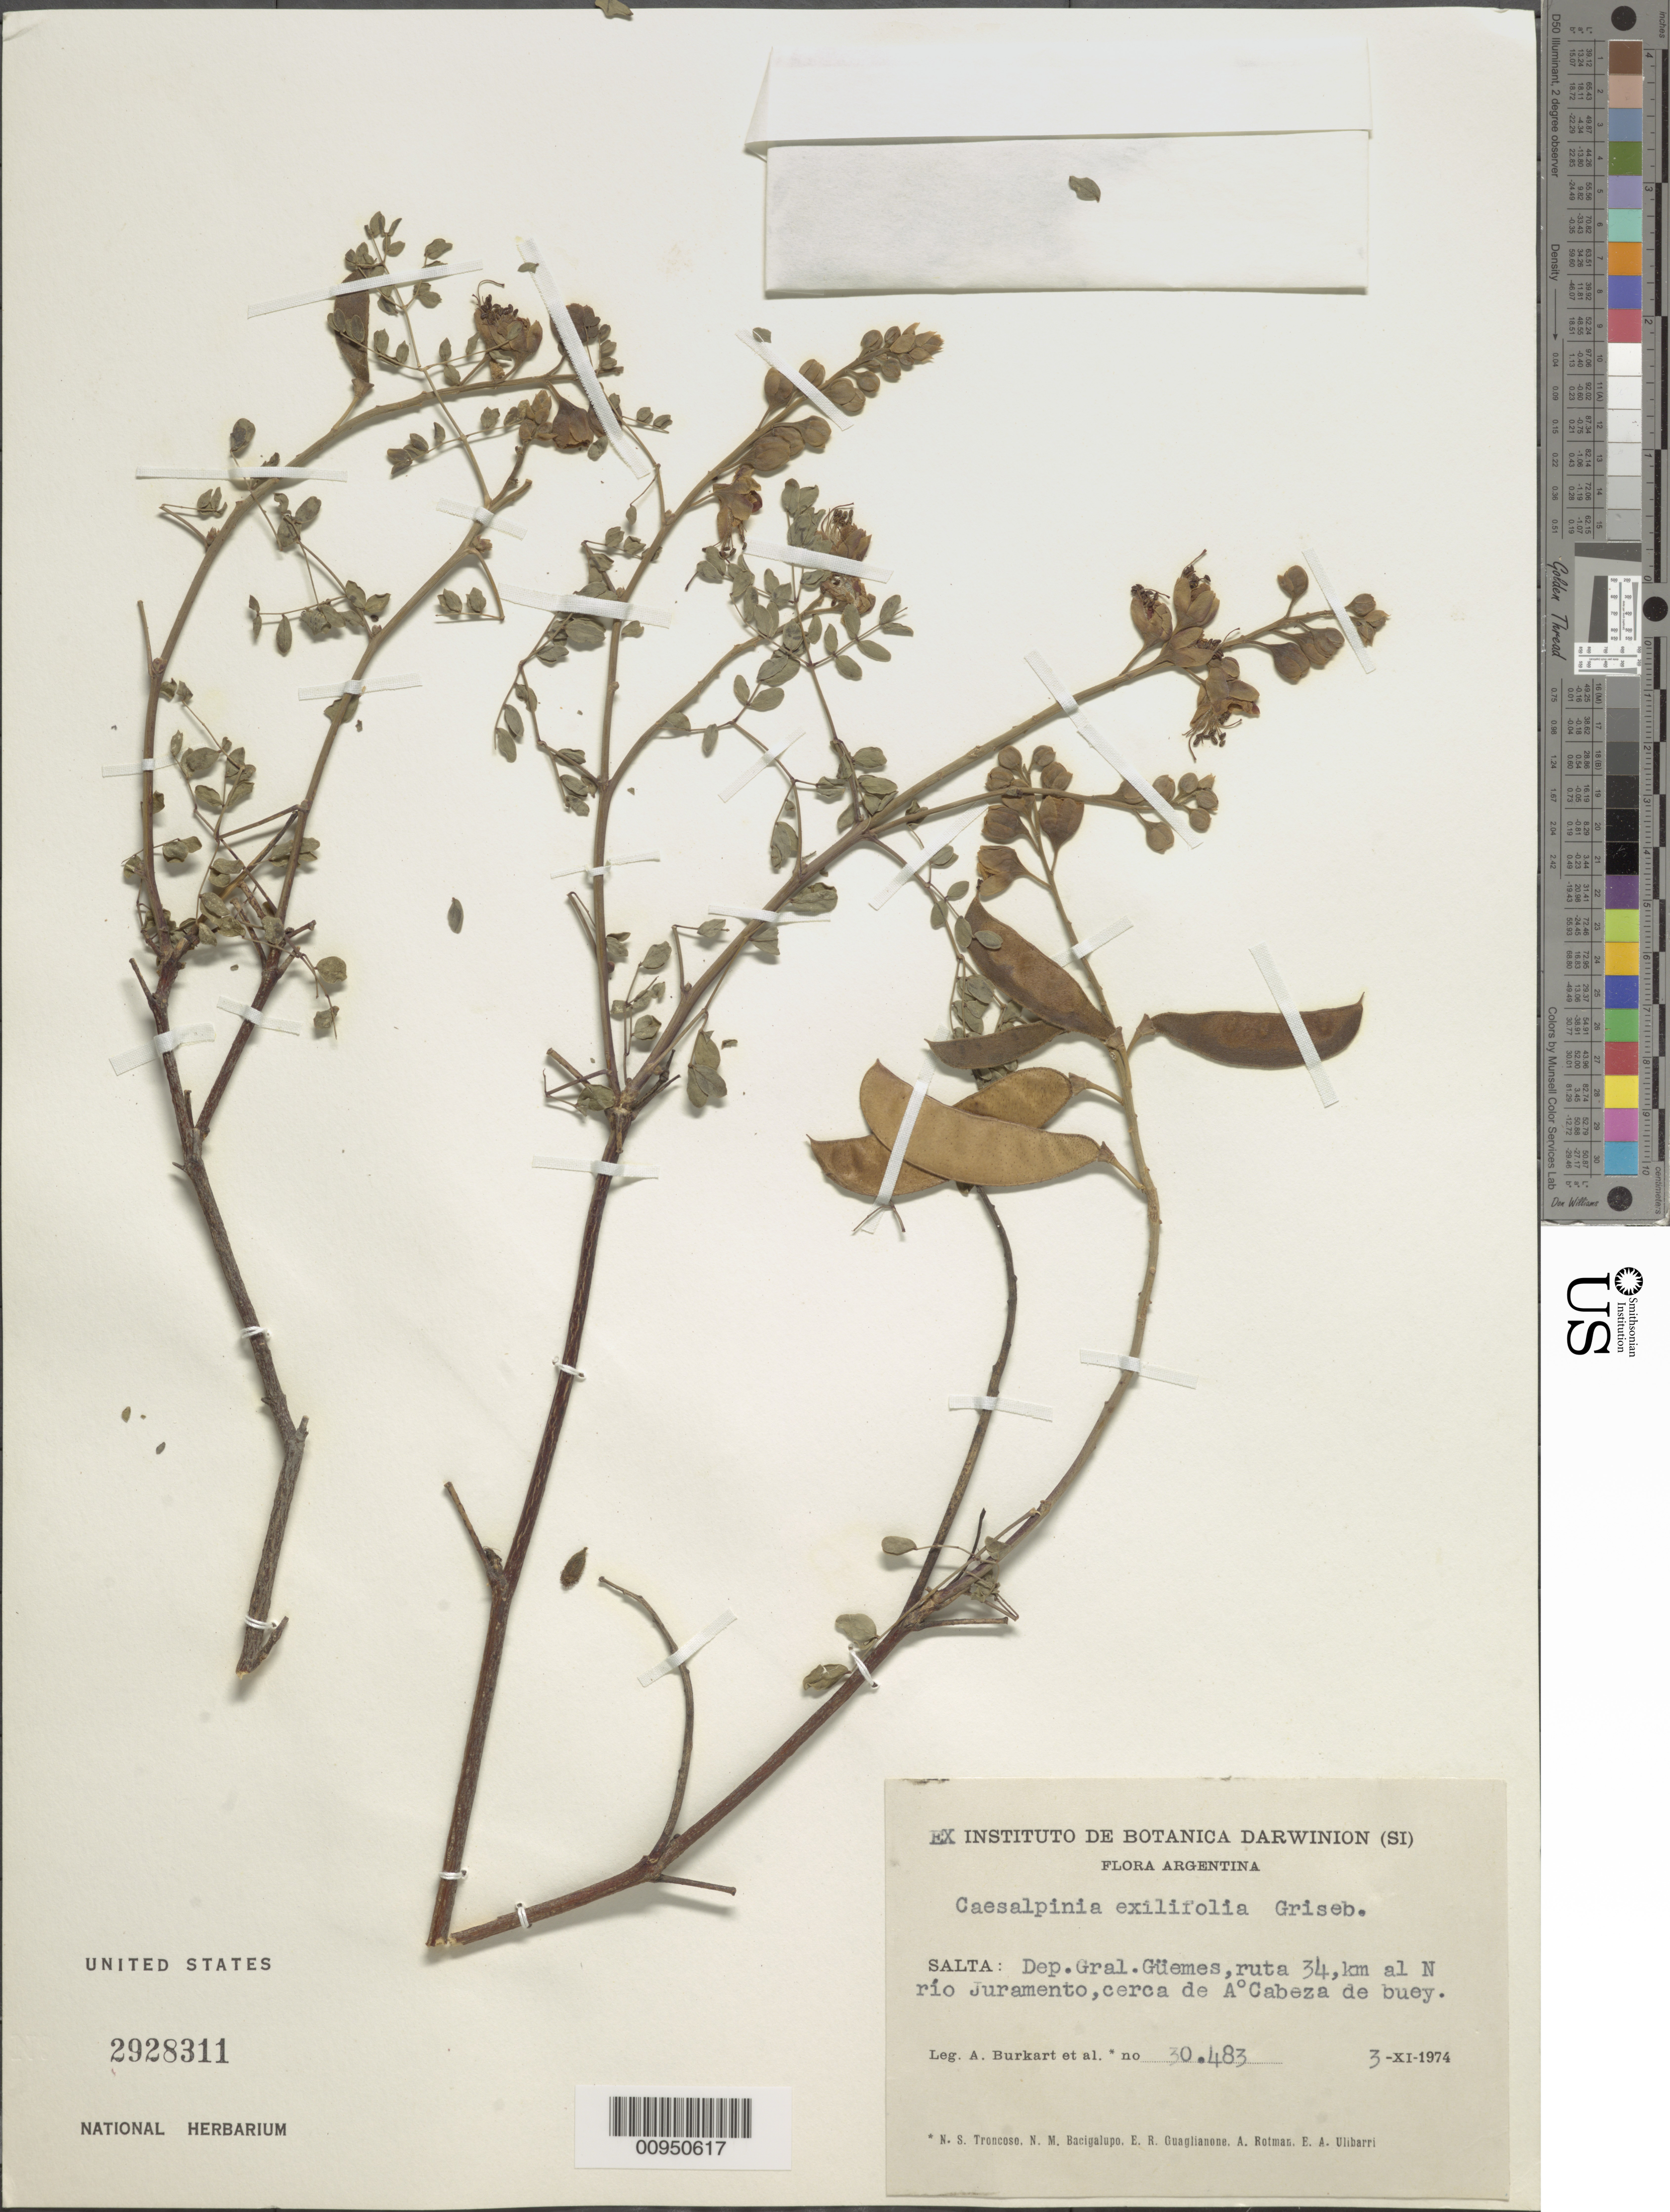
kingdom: Plantae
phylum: Tracheophyta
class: Magnoliopsida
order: Fabales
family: Fabaceae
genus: Erythrostemon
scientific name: Erythrostemon exilifolius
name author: (Griseb.) Gagnon & G.P. Lewis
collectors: N. Troncoso, N. M. Bacigalupo, E. R. Guaglianone & A. D. Rotman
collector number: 30483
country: Argentina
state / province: Salta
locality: Gral. Gumeae, N of Rio Juramento, cerca de A'Cabeza de buey.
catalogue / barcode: US 2928311